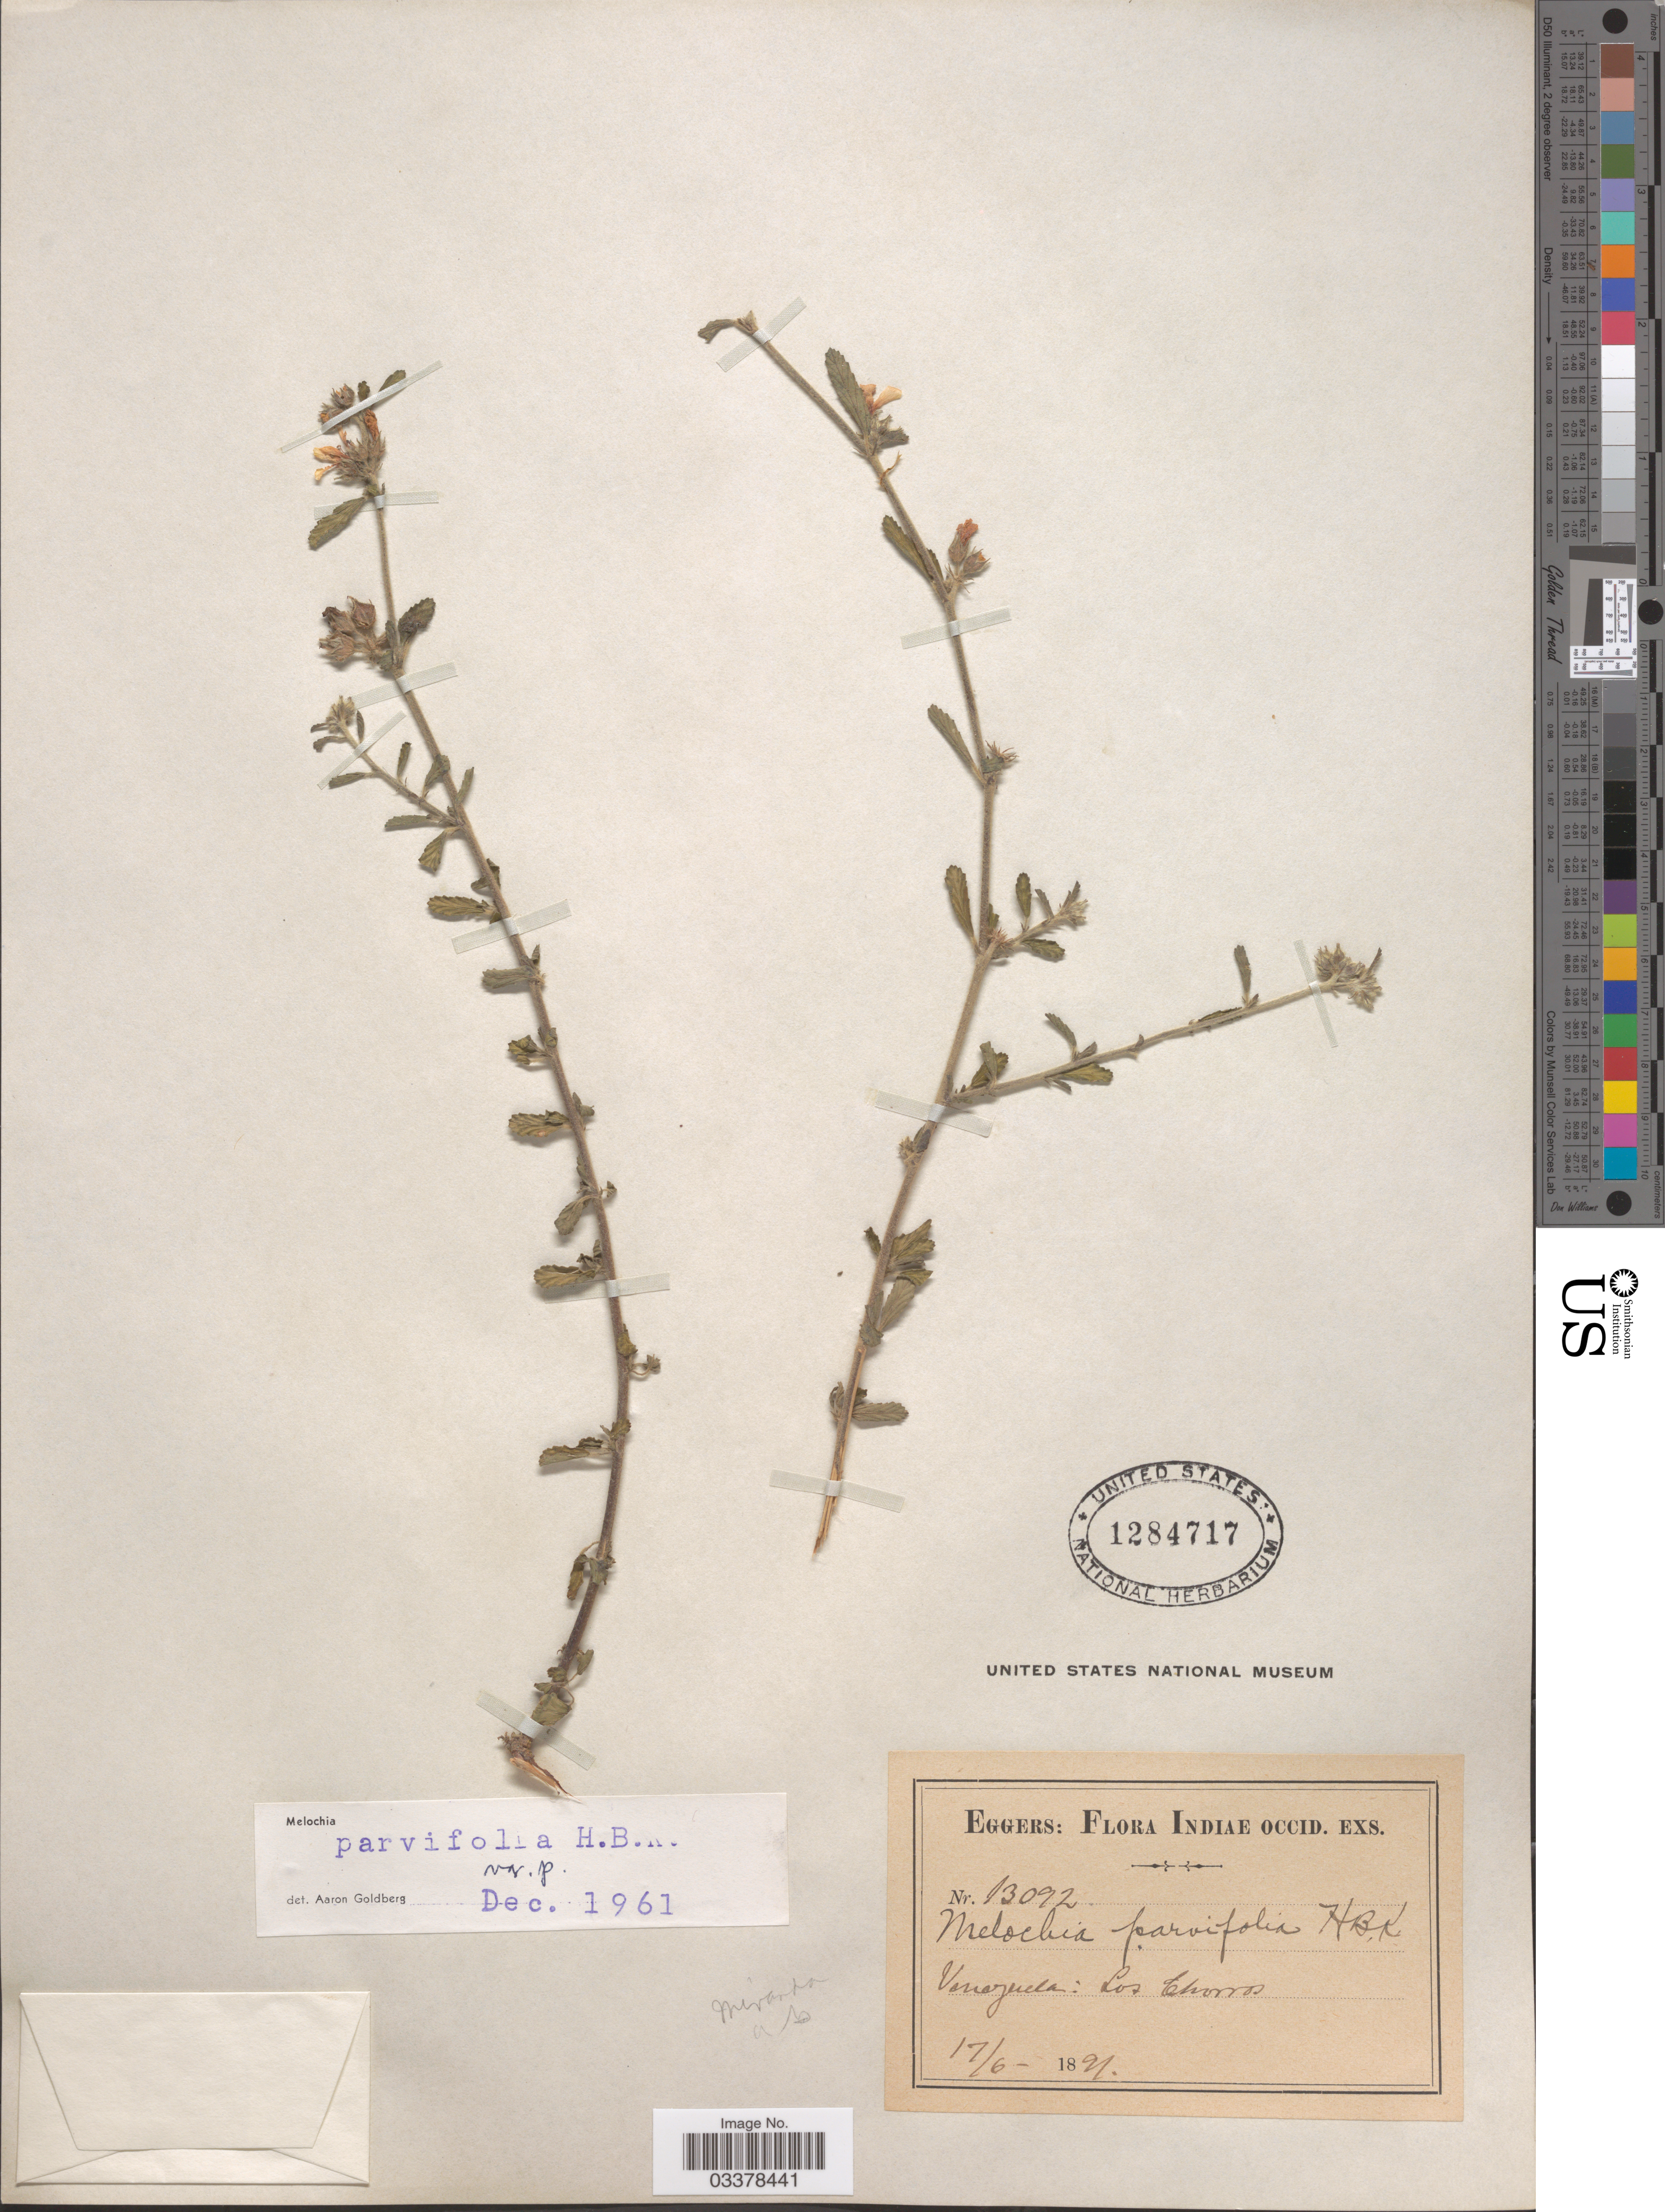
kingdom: Plantae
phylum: Tracheophyta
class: Magnoliopsida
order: Malvales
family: Malvaceae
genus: Melochia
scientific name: Melochia parvifolia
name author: Kunth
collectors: -. Eggers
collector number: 13092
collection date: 1891-06-17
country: Venezuela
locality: Indiae Occid. Exs. Los Chorros.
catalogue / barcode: US 1284717